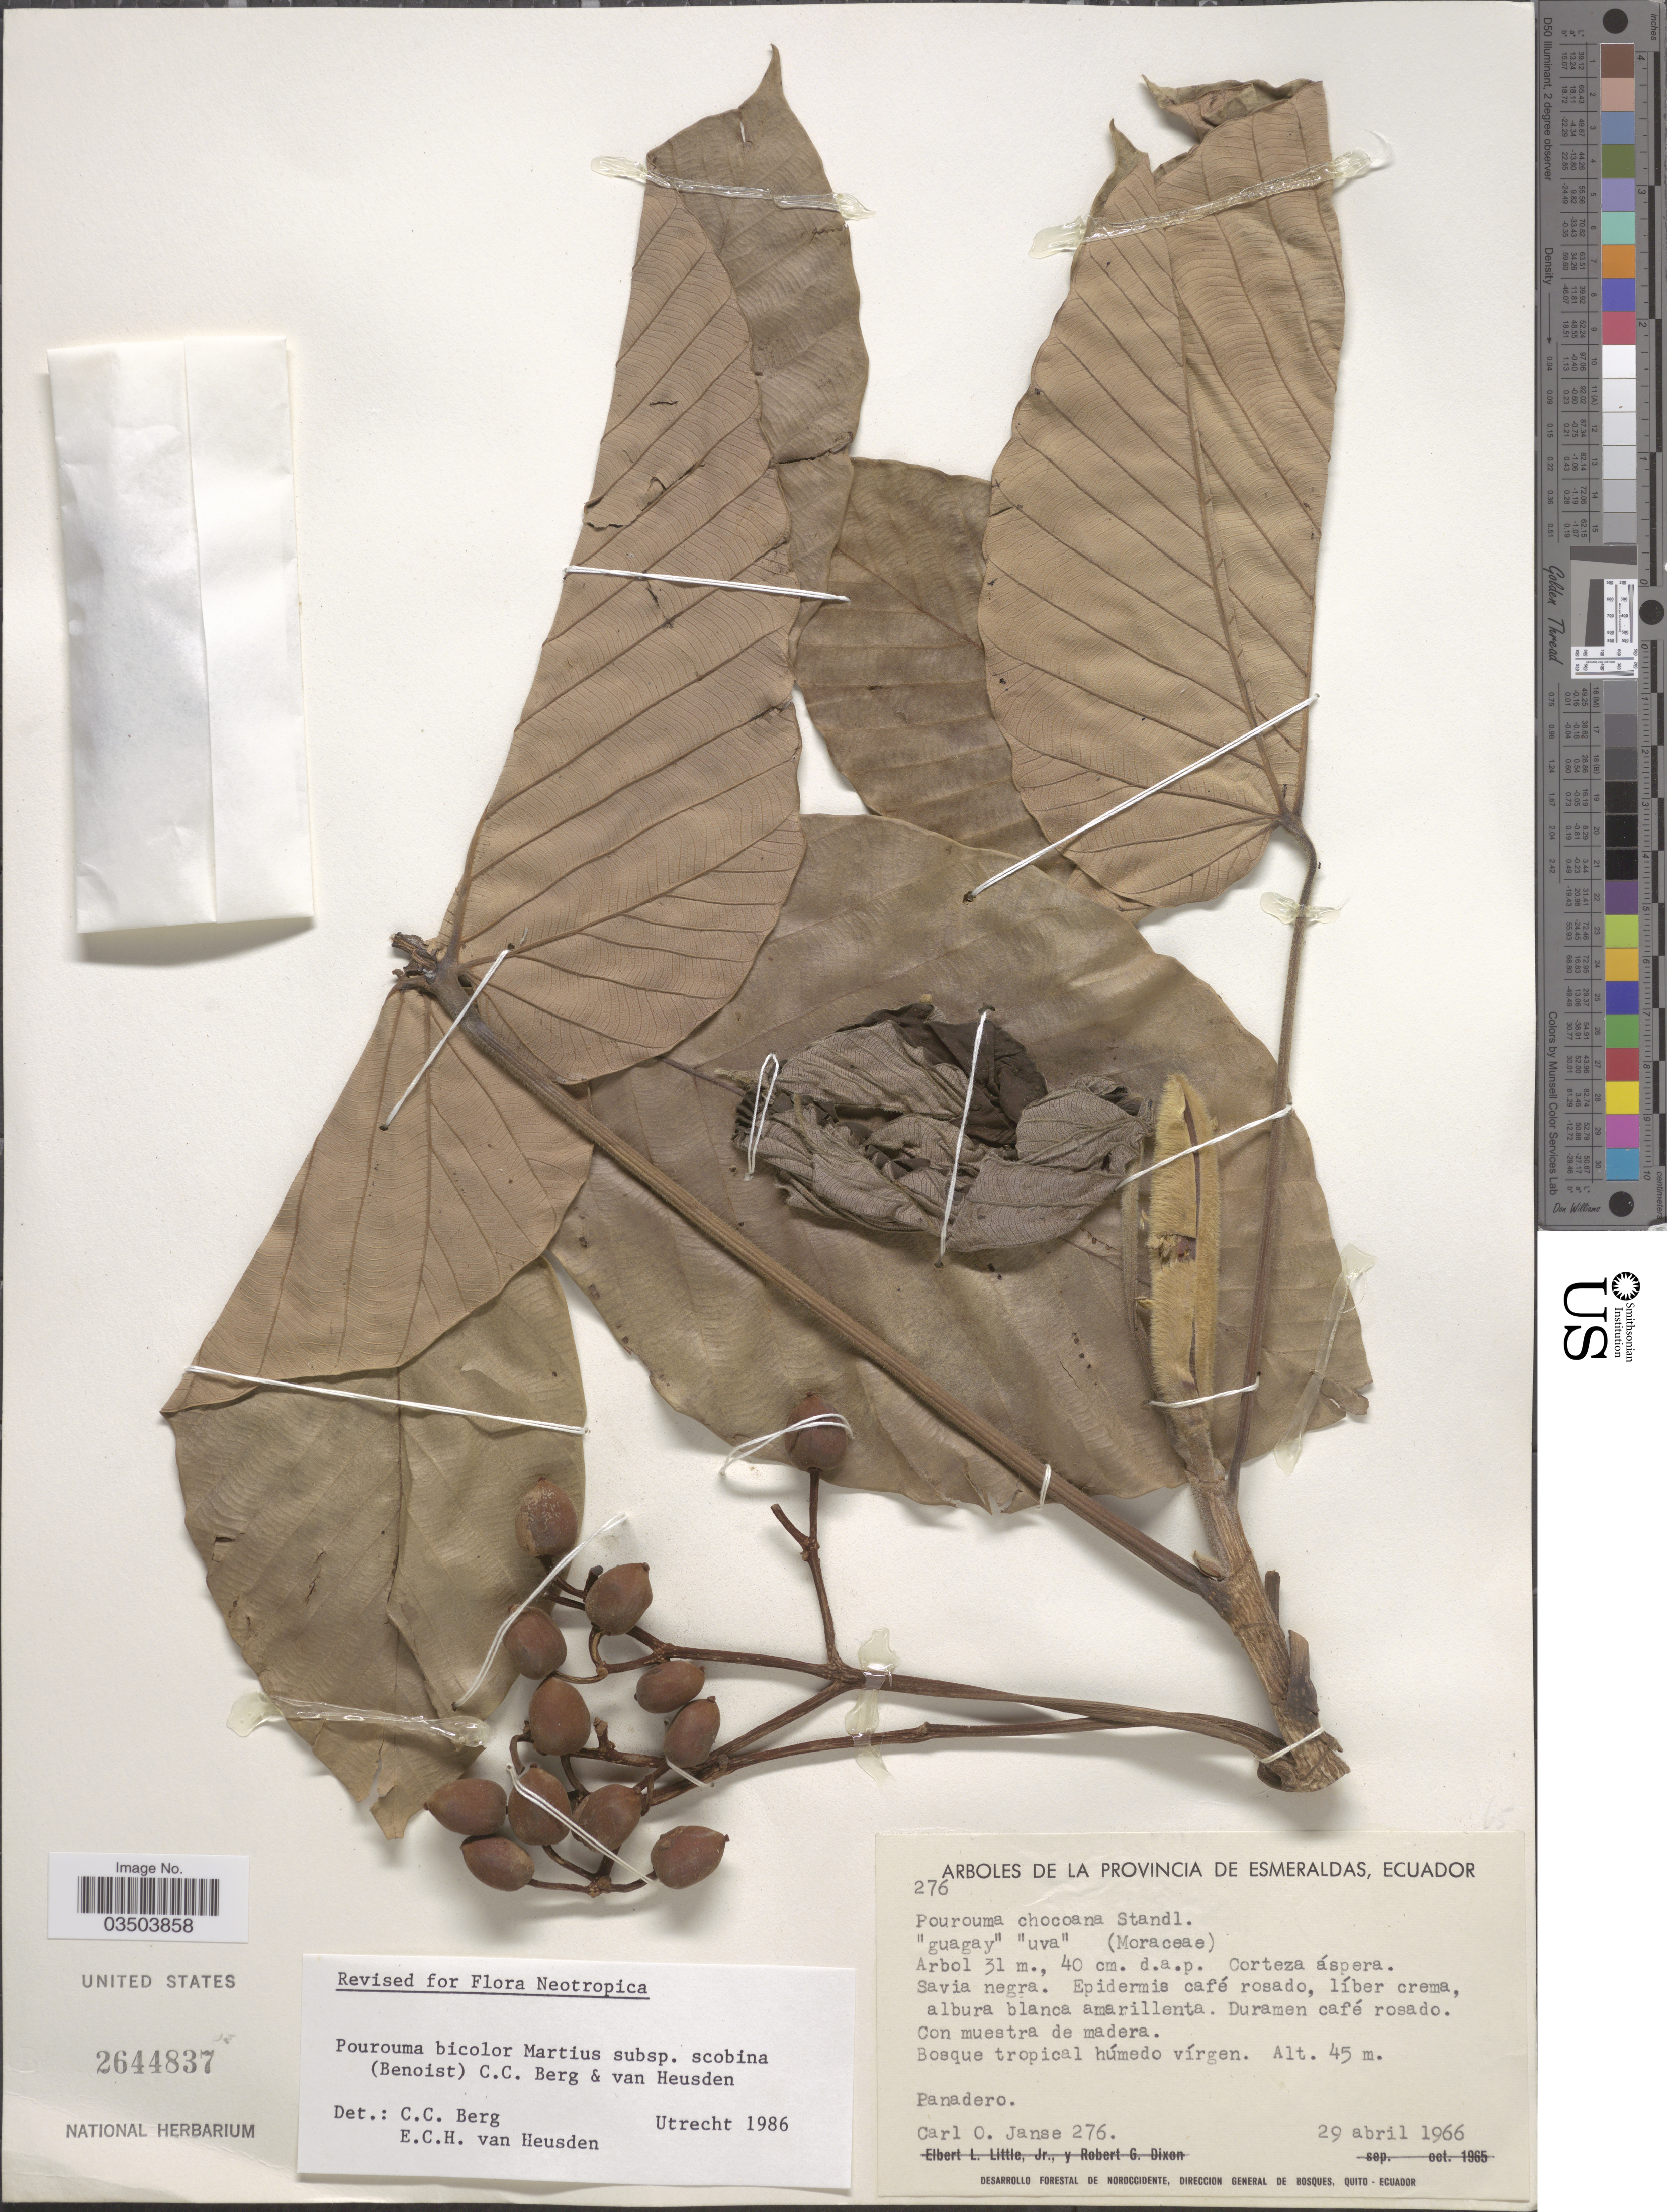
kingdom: Plantae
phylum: Tracheophyta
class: Magnoliopsida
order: Rosales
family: Urticaceae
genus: Pourouma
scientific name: Pourouma bicolor subsp. scobina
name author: (Benoist) C.C. Berg & Heusden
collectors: C. Janse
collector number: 276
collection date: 1966-04-29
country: Ecuador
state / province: Esmeraldas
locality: Panadero.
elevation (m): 45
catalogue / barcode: US 2644837